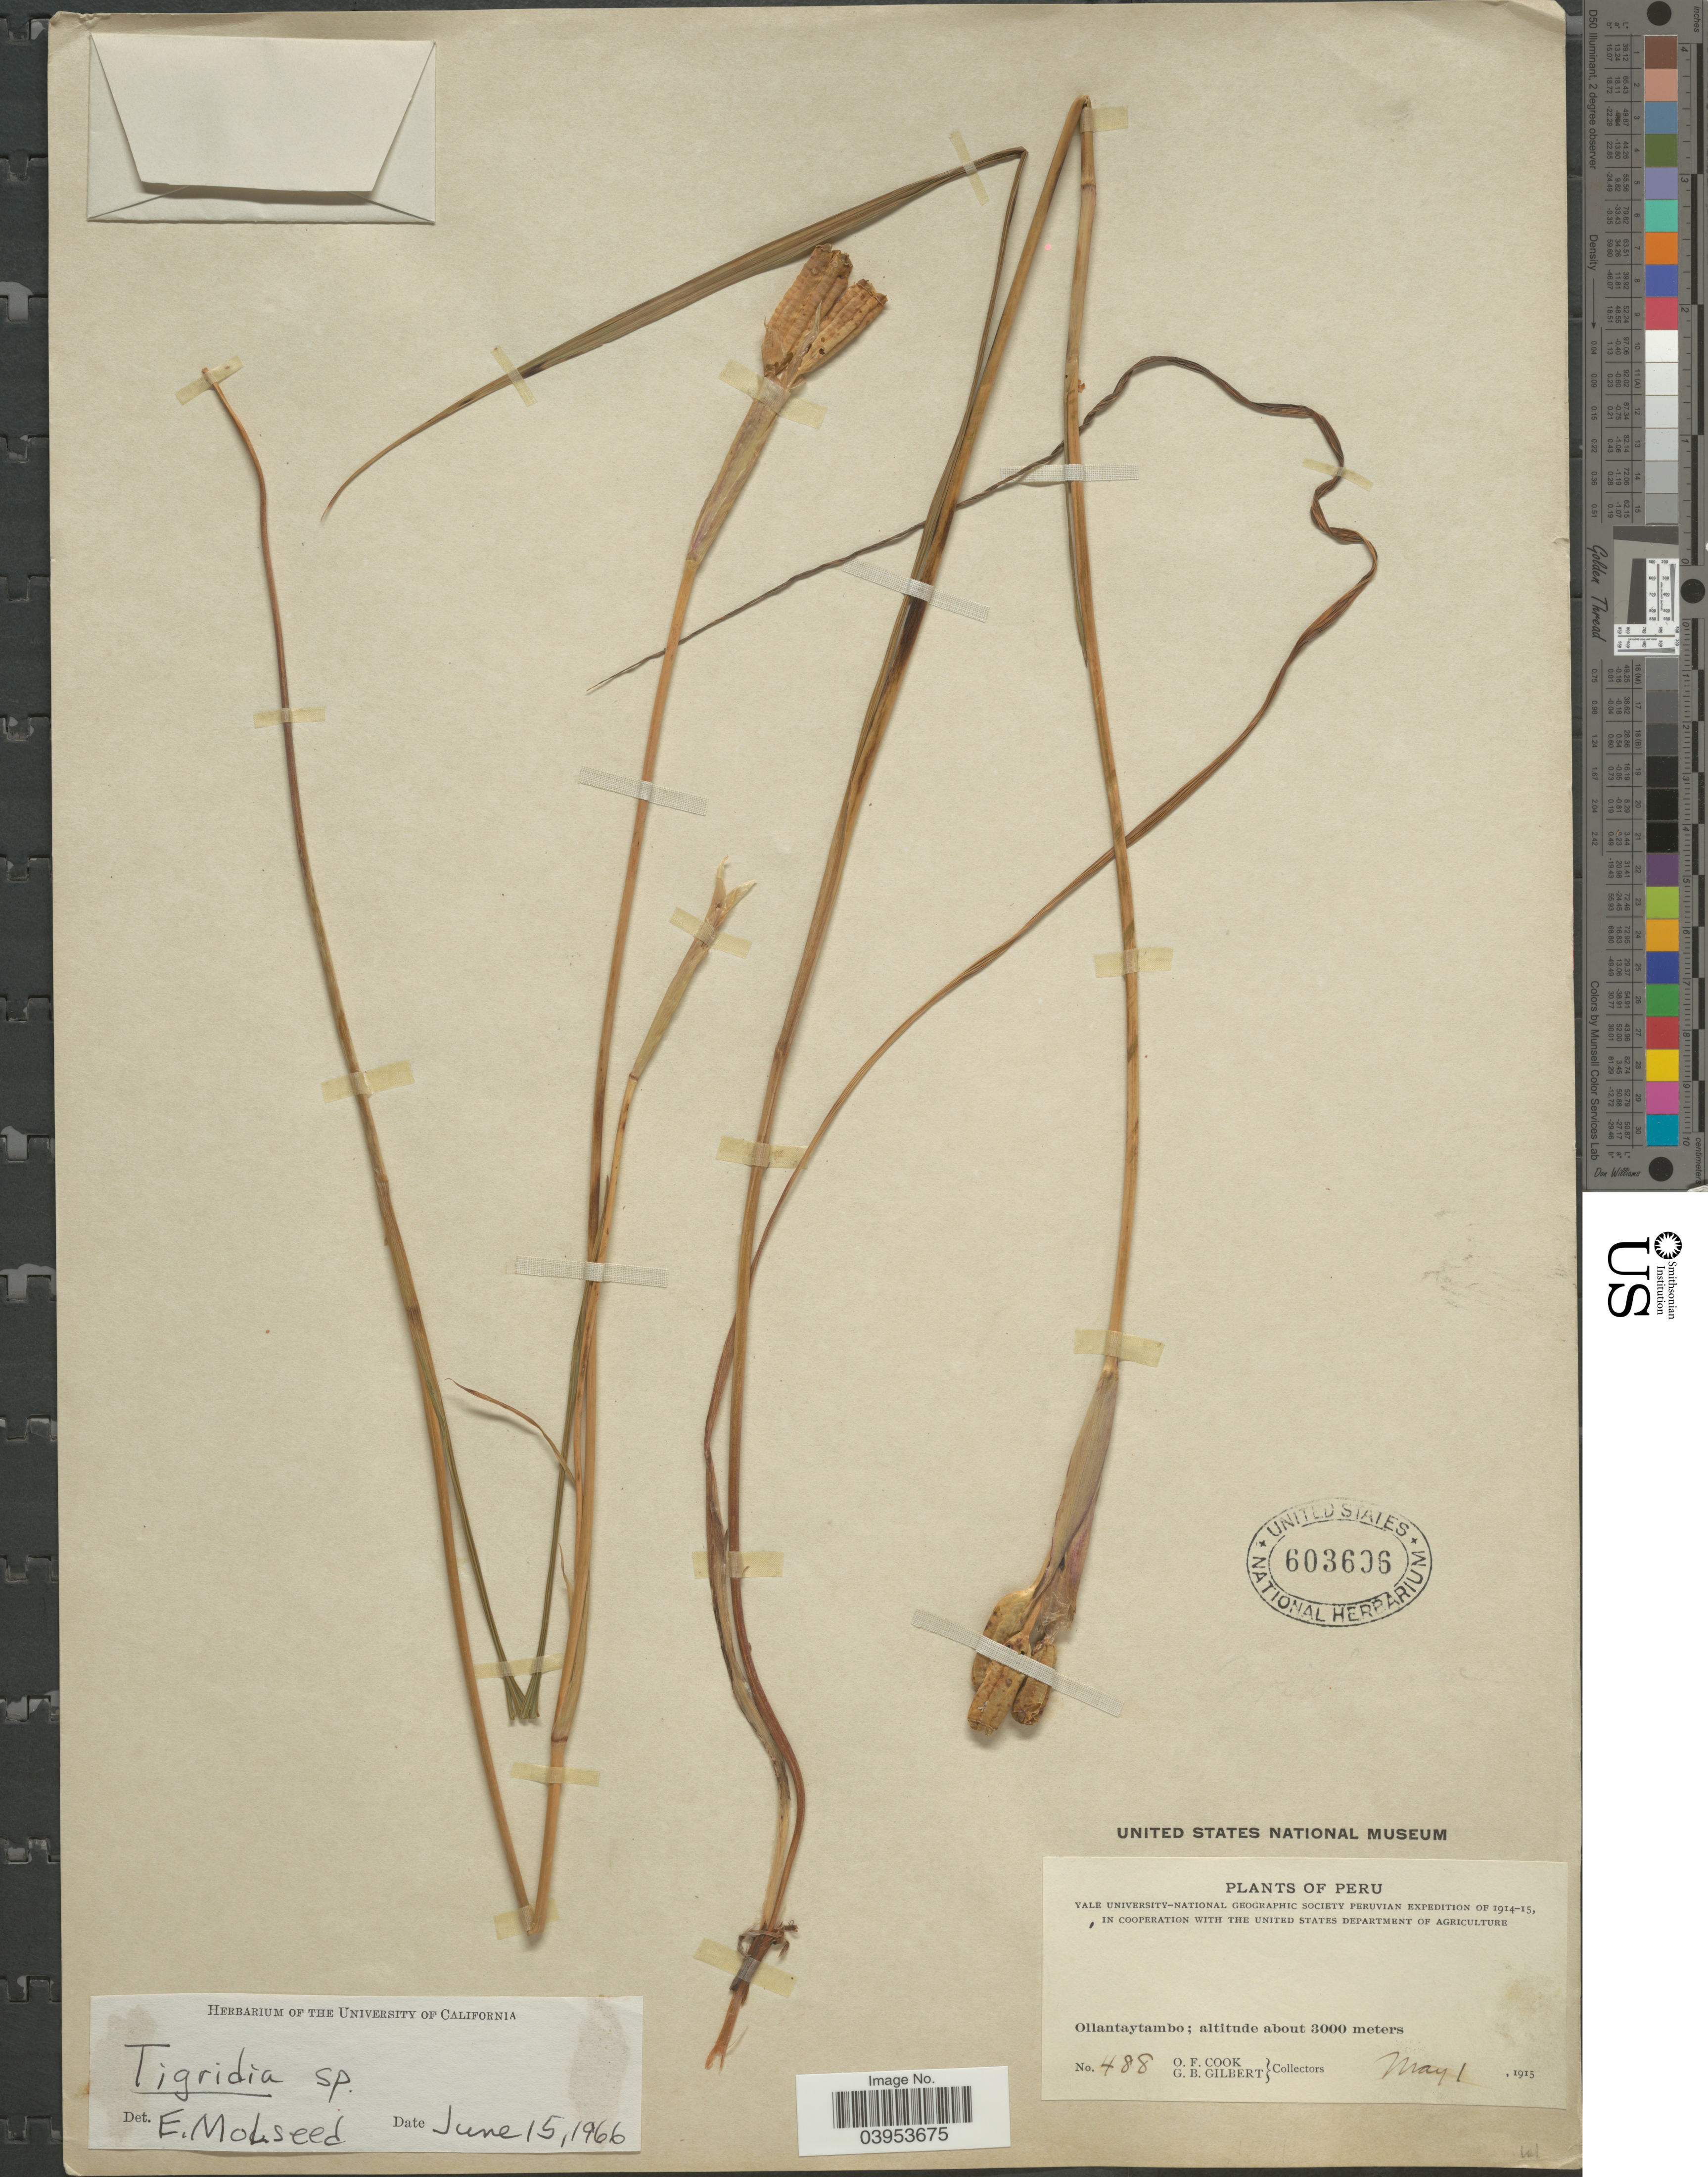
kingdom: Plantae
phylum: Tracheophyta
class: Liliopsida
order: Asparagales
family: Iridaceae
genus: Tigridia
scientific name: Tigridia sp.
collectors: O. F. Cook & G. B. Gilbert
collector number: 488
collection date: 1915-05-01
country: Peru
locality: Ollantaytambo.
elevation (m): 3000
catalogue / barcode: US 603606